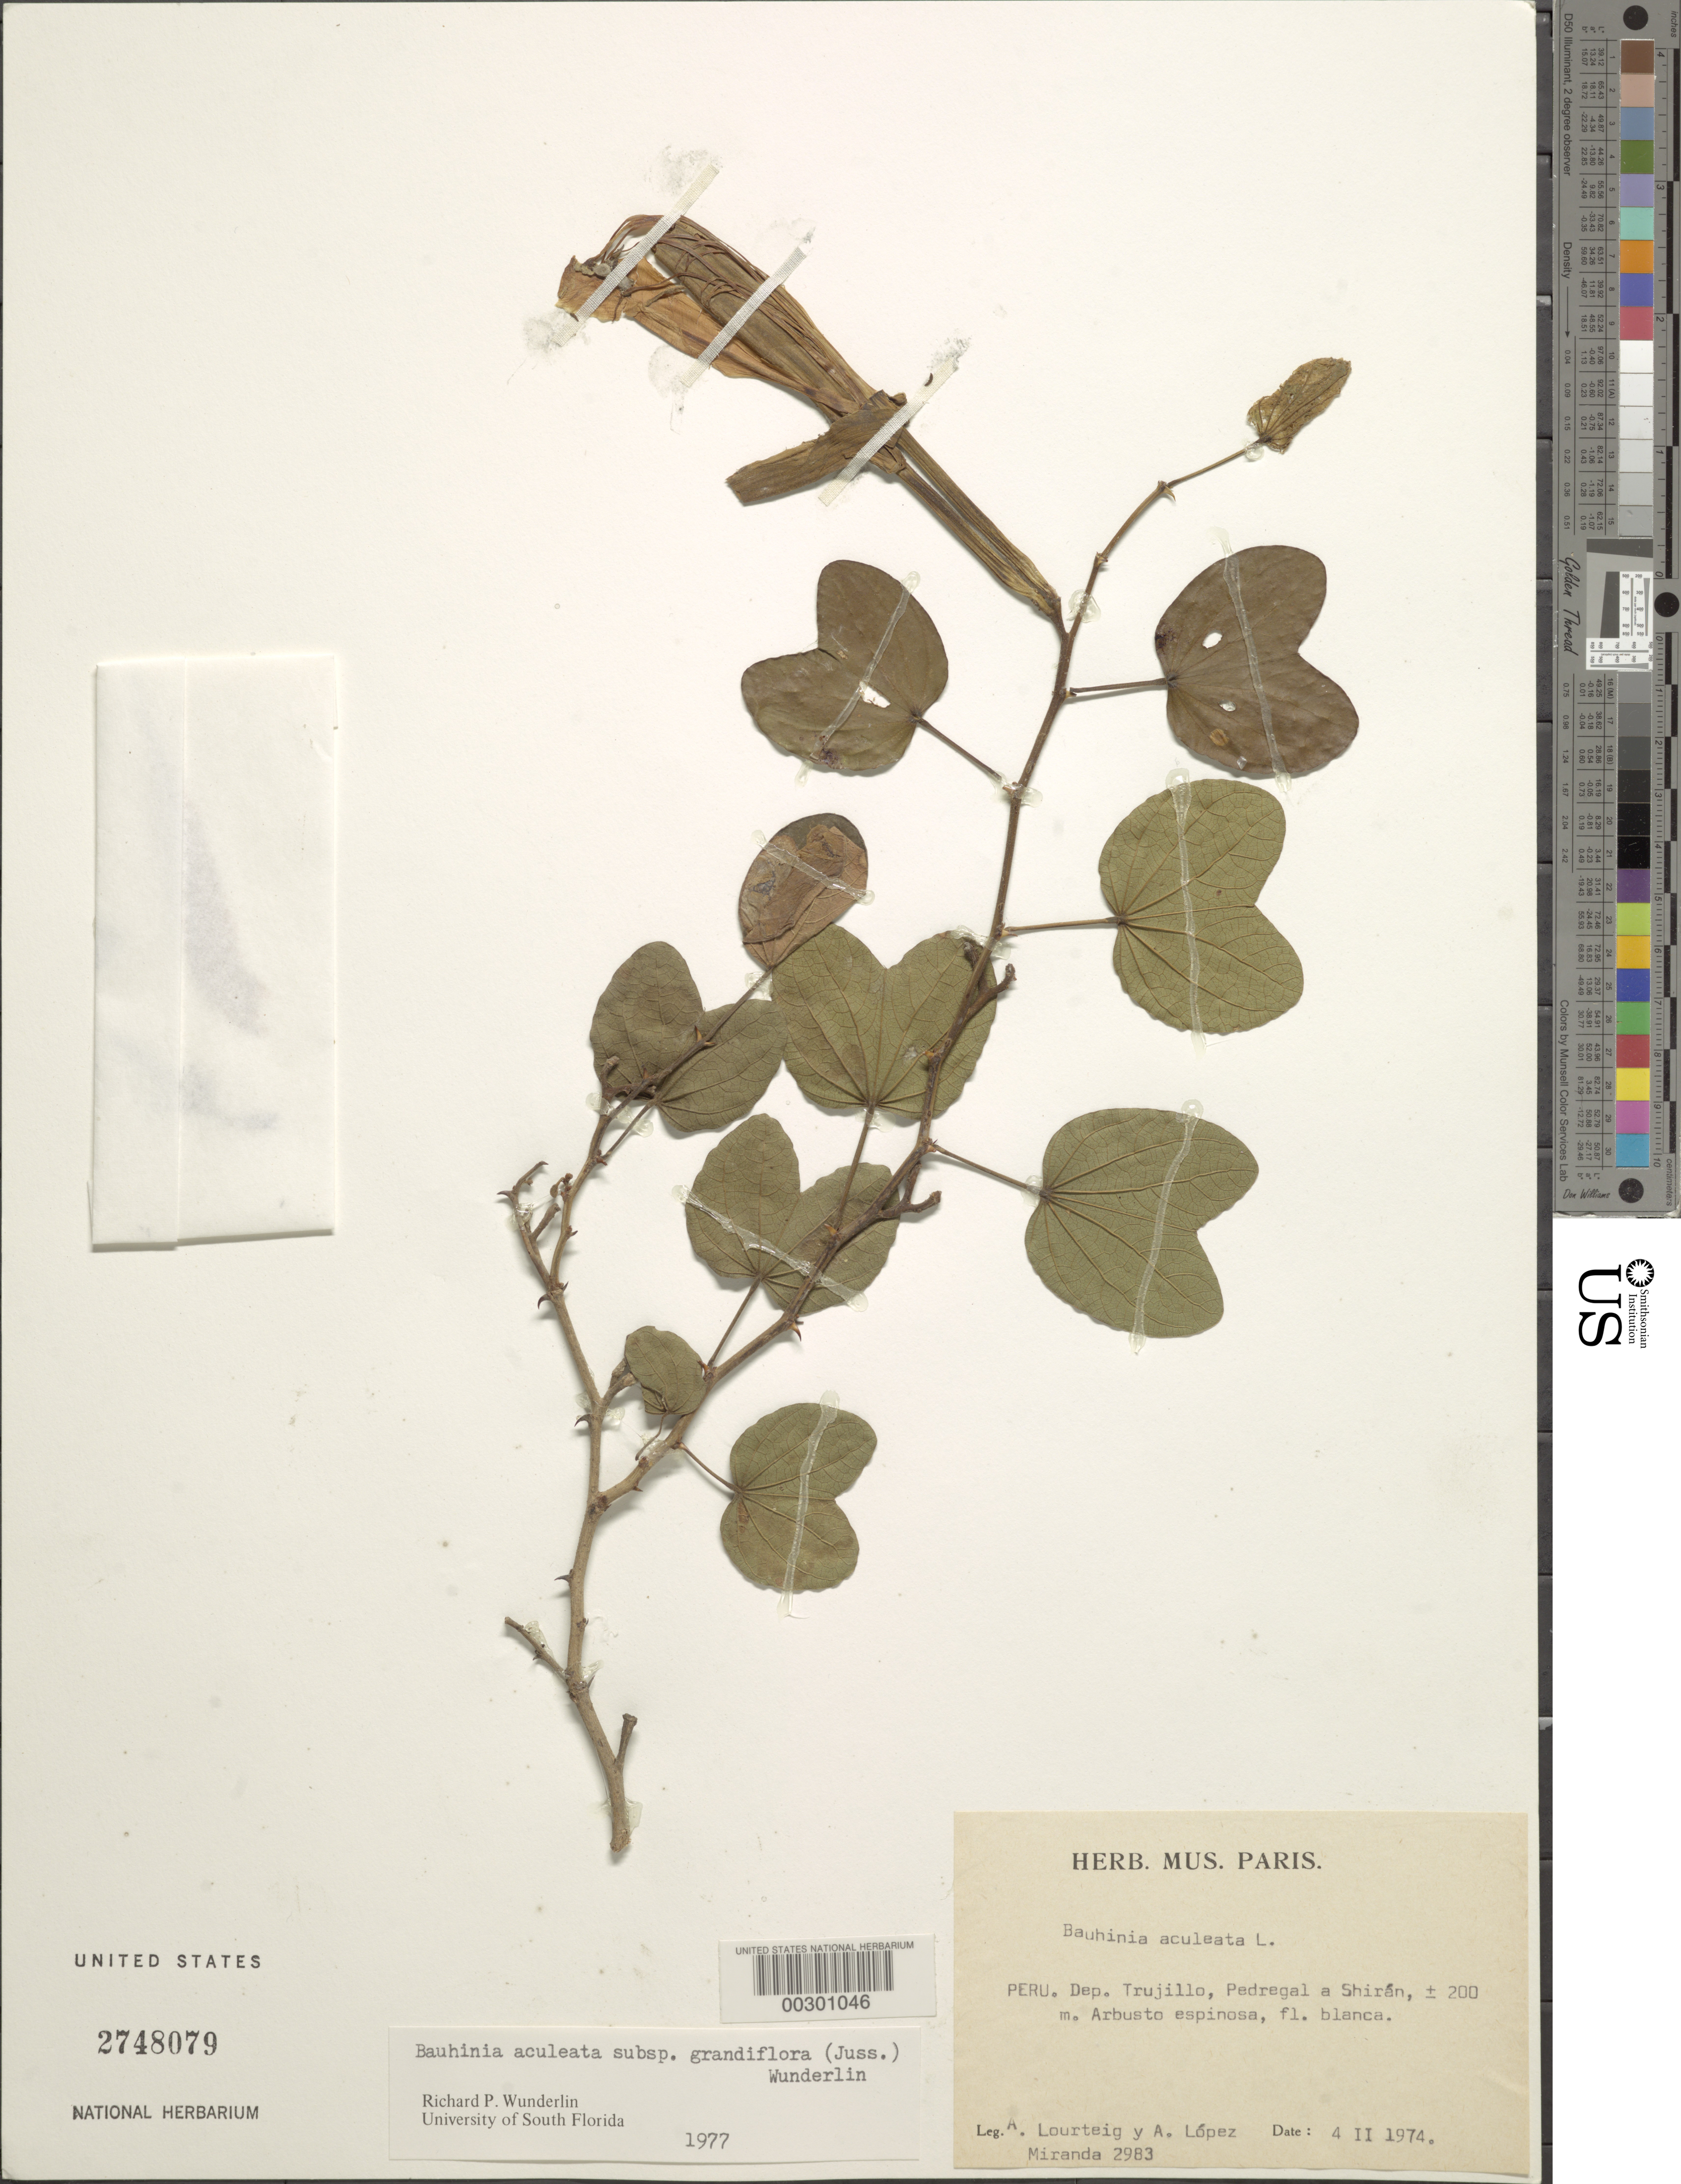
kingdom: Plantae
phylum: Tracheophyta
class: Magnoliopsida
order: Fabales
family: Fabaceae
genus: Bauhinia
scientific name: Bauhinia aculeata subsp. grandiflora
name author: (Juss.) Wunderlin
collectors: A. Lourteig & A. L. Miranda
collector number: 2983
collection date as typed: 04 Feb 1974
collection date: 1974-02-04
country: Peru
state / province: La Libertad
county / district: Trujillo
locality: Pedregal a shiran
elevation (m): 200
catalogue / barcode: US 2748079